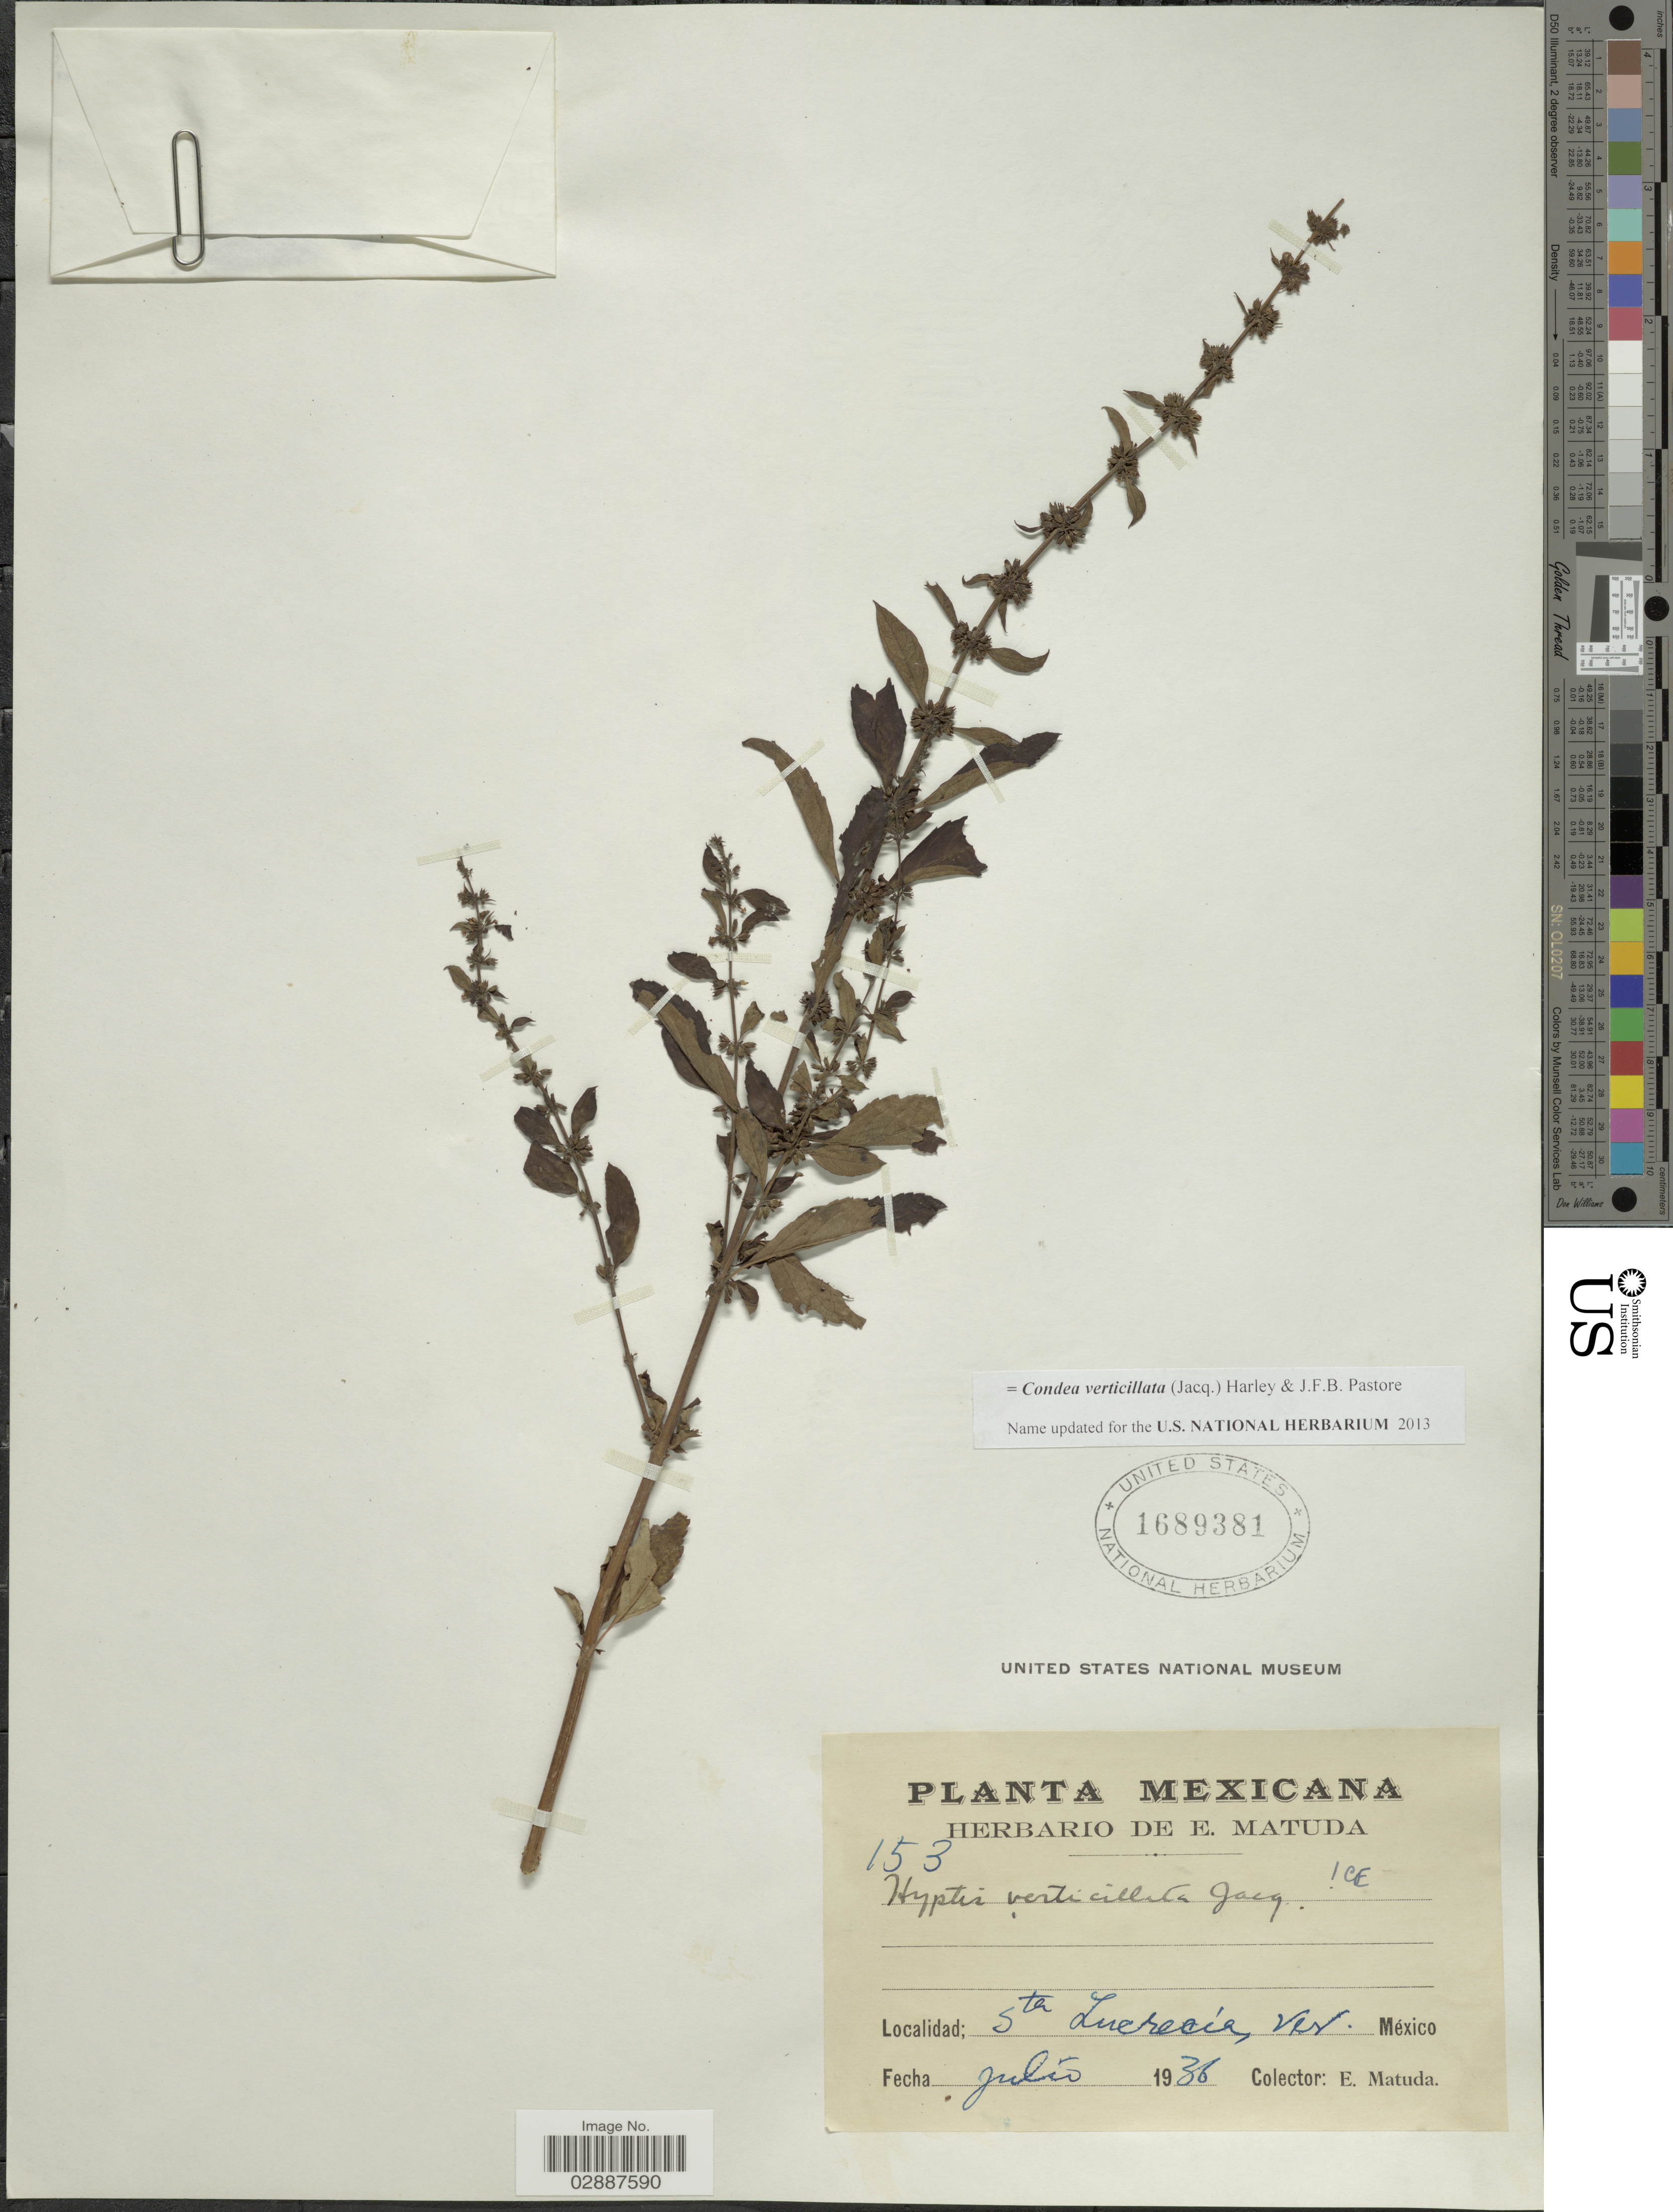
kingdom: Plantae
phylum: Tracheophyta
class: Magnoliopsida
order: Lamiales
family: Lamiaceae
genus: Condea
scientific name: Condea verticillata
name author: (Jacq.) Harley & J.F.B. Pastore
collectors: E. Matuda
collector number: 153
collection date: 1936-07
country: Mexico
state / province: Veracruz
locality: Sta Lucrecia, Ver.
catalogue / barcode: US 1689381